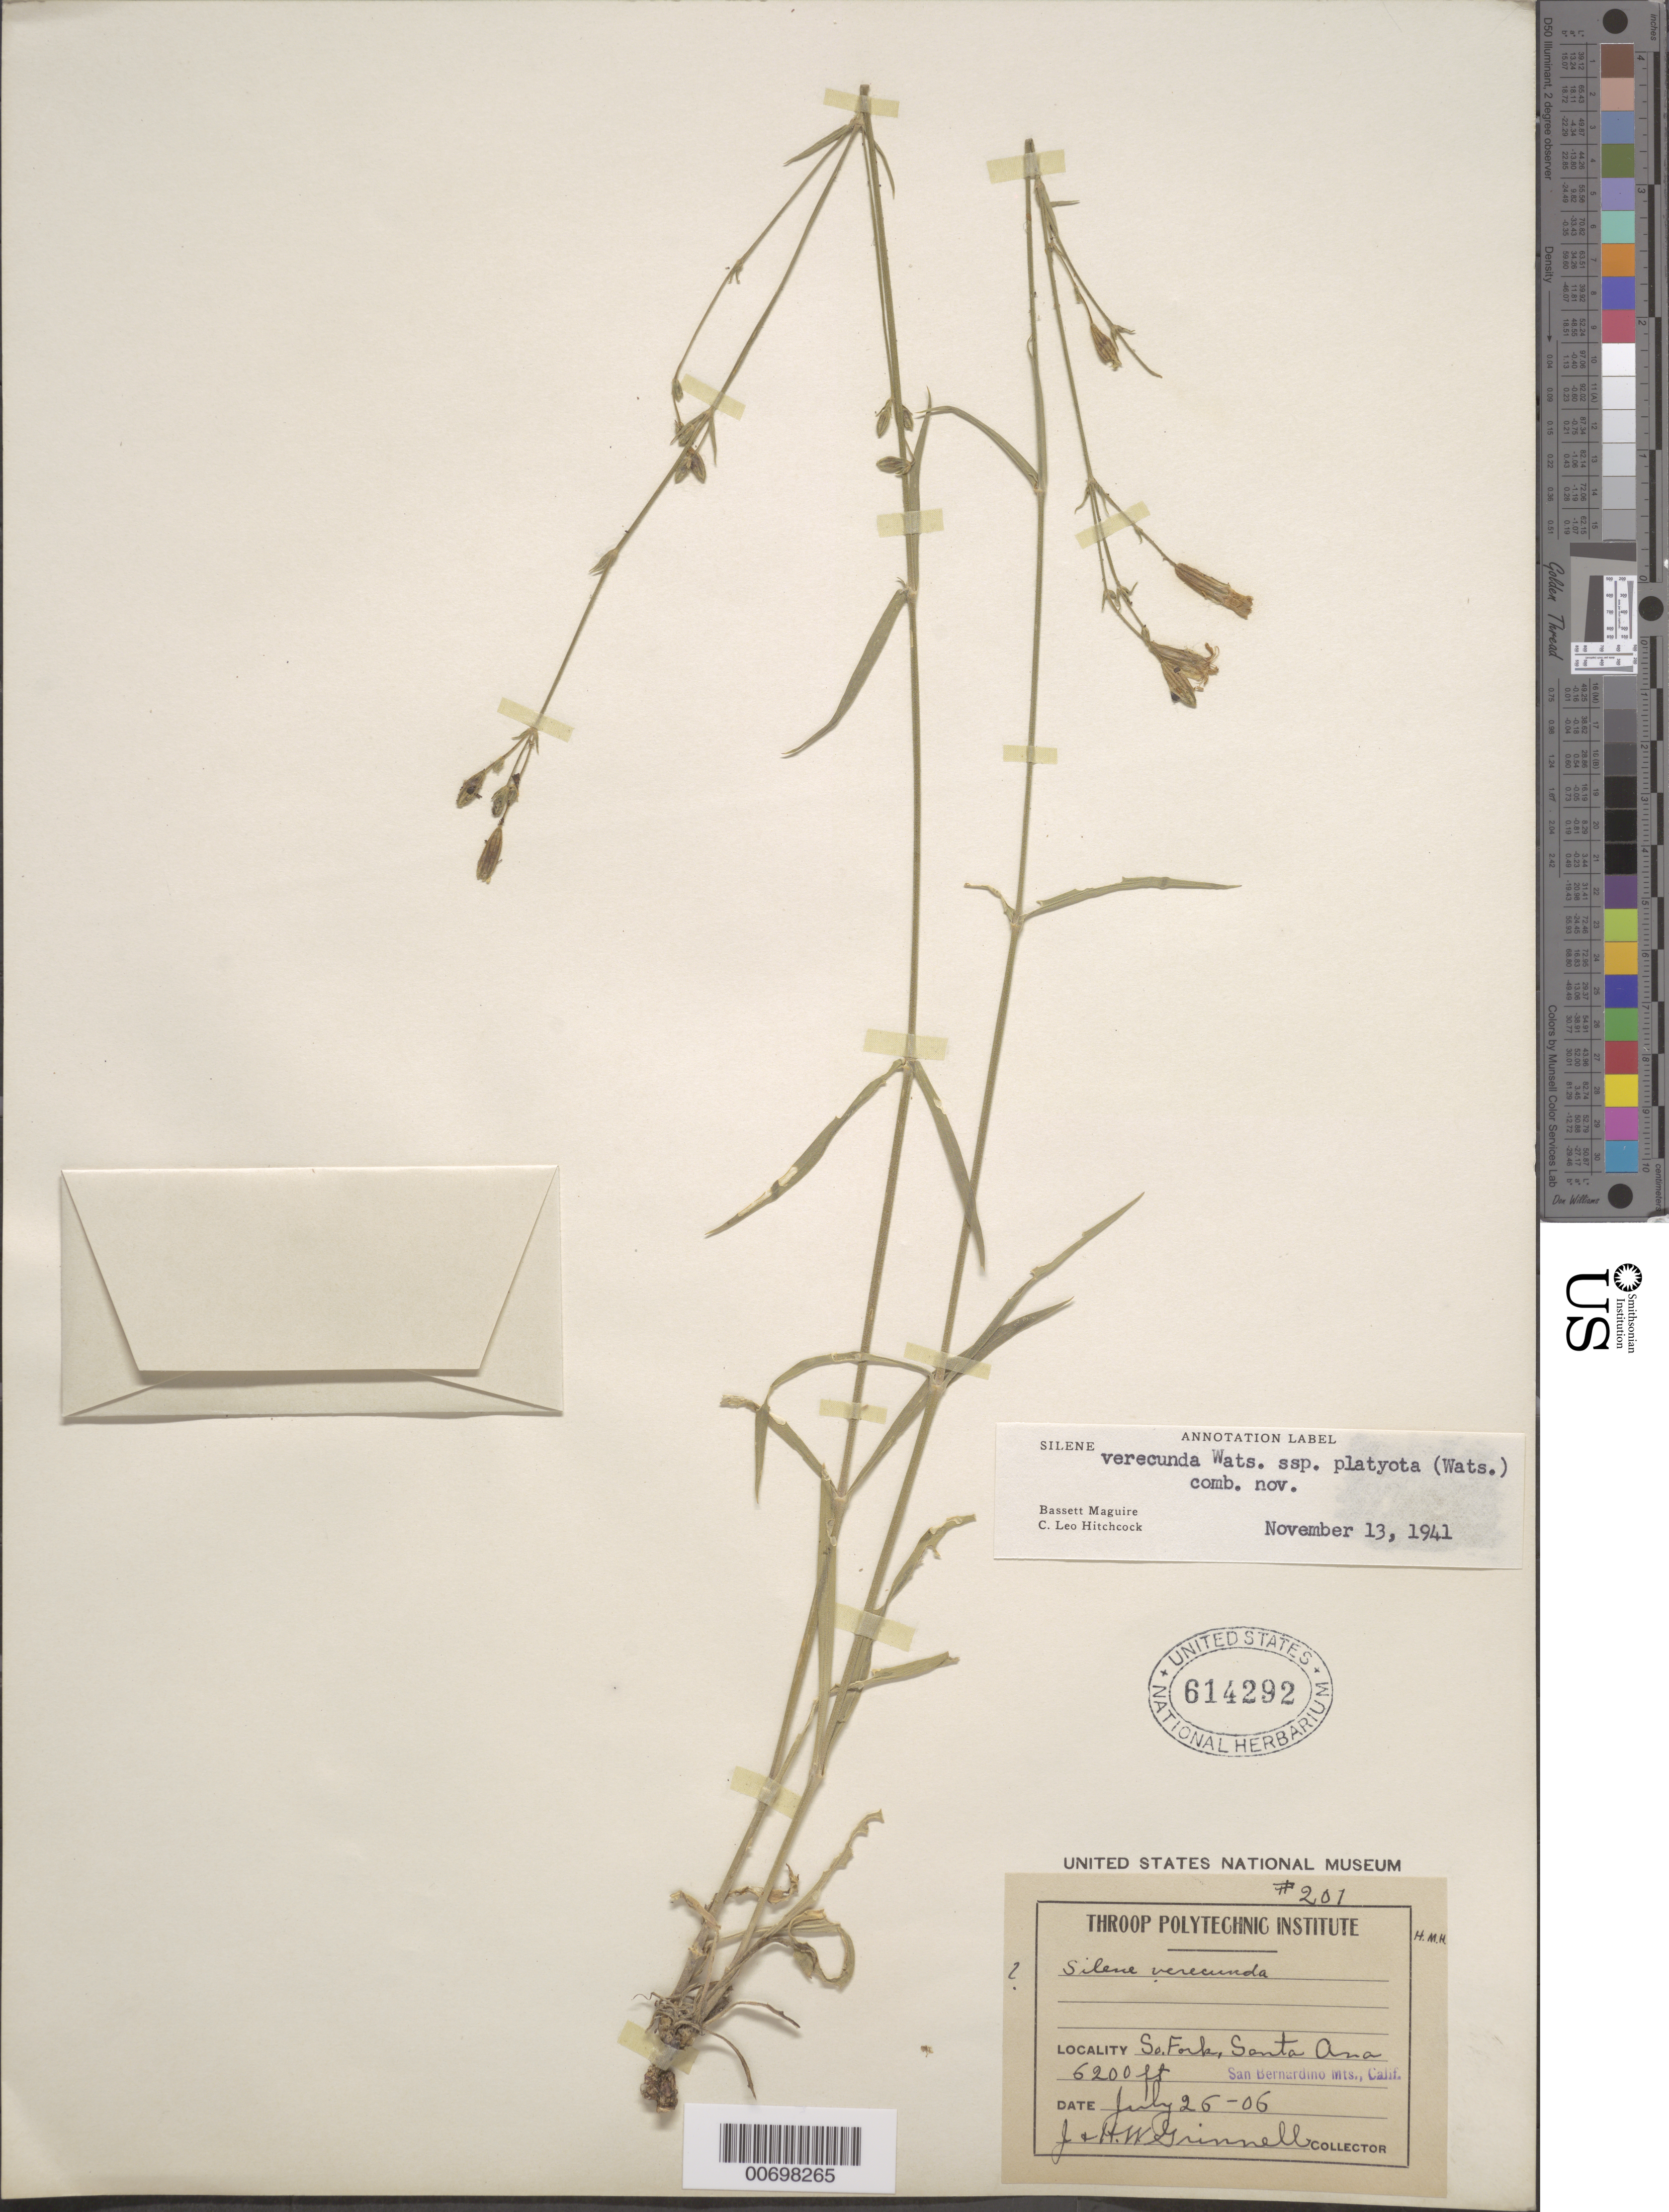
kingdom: Plantae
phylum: Tracheophyta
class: Magnoliopsida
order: Caryophyllales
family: Caryophyllaceae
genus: Silene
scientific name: Silene verecunda subsp. platyota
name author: (S. Watson) C.L. Hitchc. & Maguire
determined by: Maguire, B.; Hitchcock, C. L.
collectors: J. Grinnell & H. Grinnell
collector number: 201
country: United States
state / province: California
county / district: San Bernardino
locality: So. Fork, Santa Ana, San Bernardino Mts.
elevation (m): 1890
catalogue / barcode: US 614292